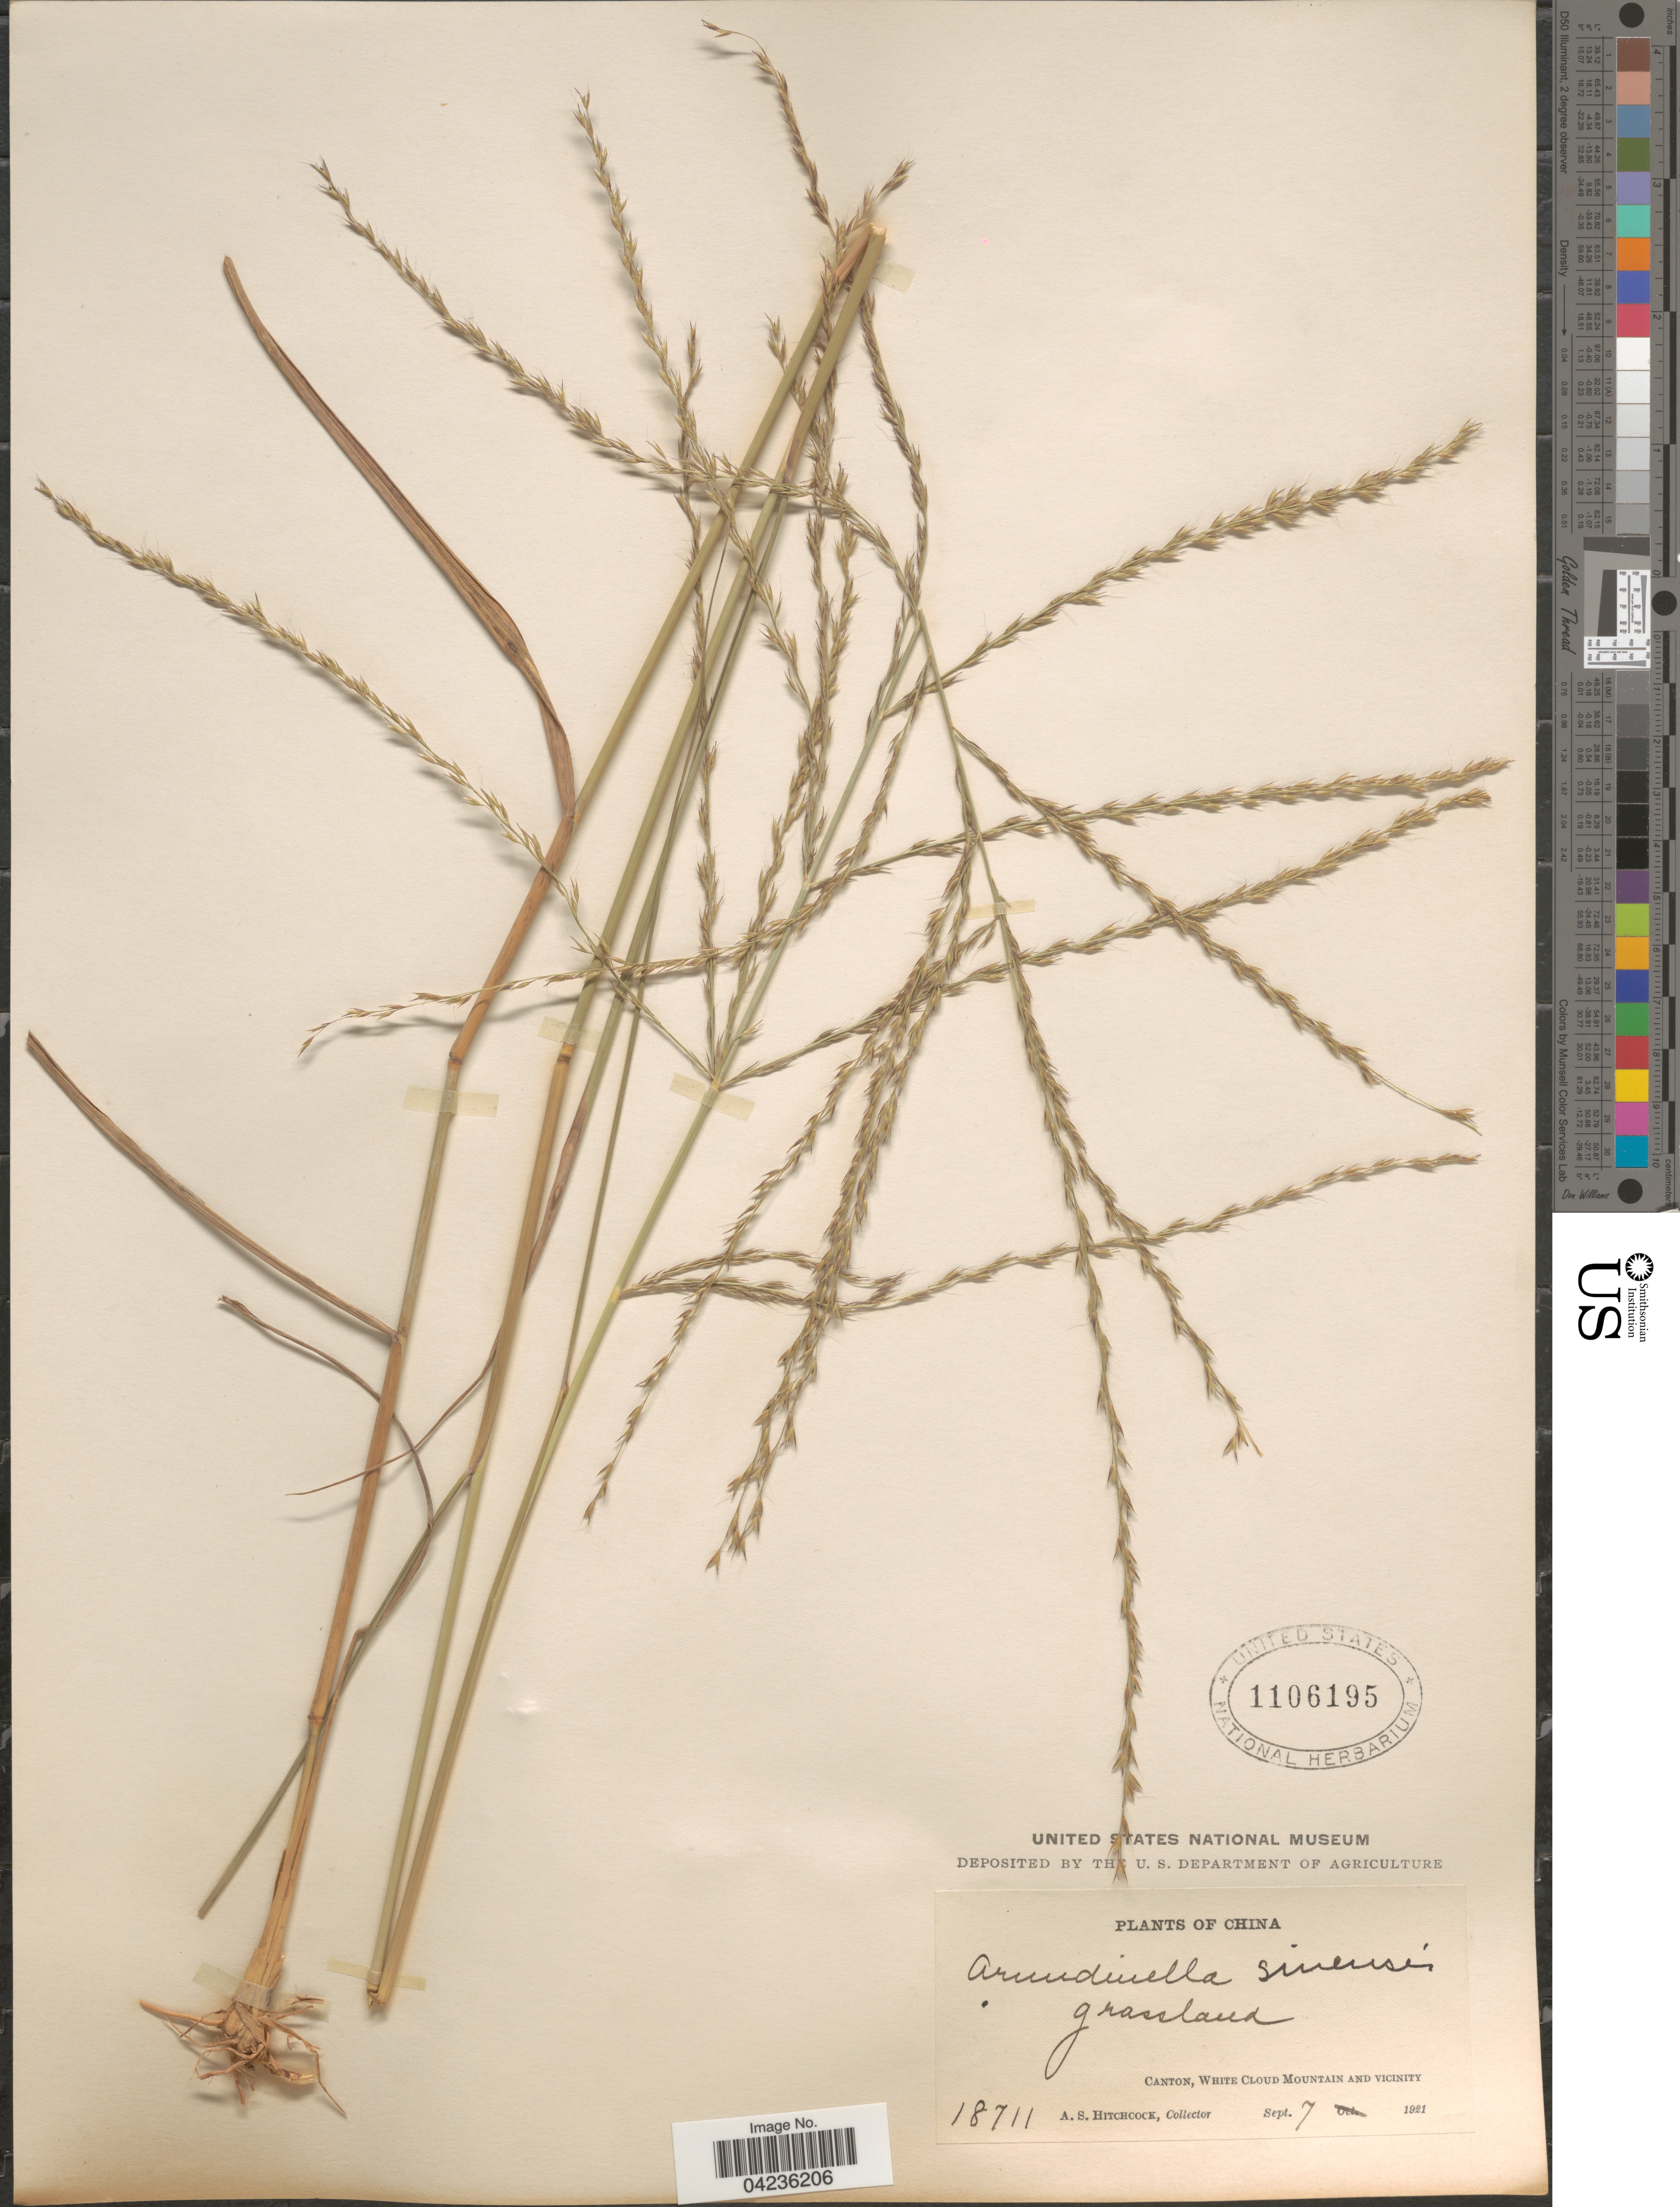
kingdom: Plantae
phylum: Tracheophyta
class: Liliopsida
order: Poales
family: Poaceae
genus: Arundinella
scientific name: Arundinella setosa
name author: Trin.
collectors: A. S. Hitchcock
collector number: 18711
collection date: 1921-09-07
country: China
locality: Canton, White Cloud Mountain and vicinity.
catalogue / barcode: US 1106195